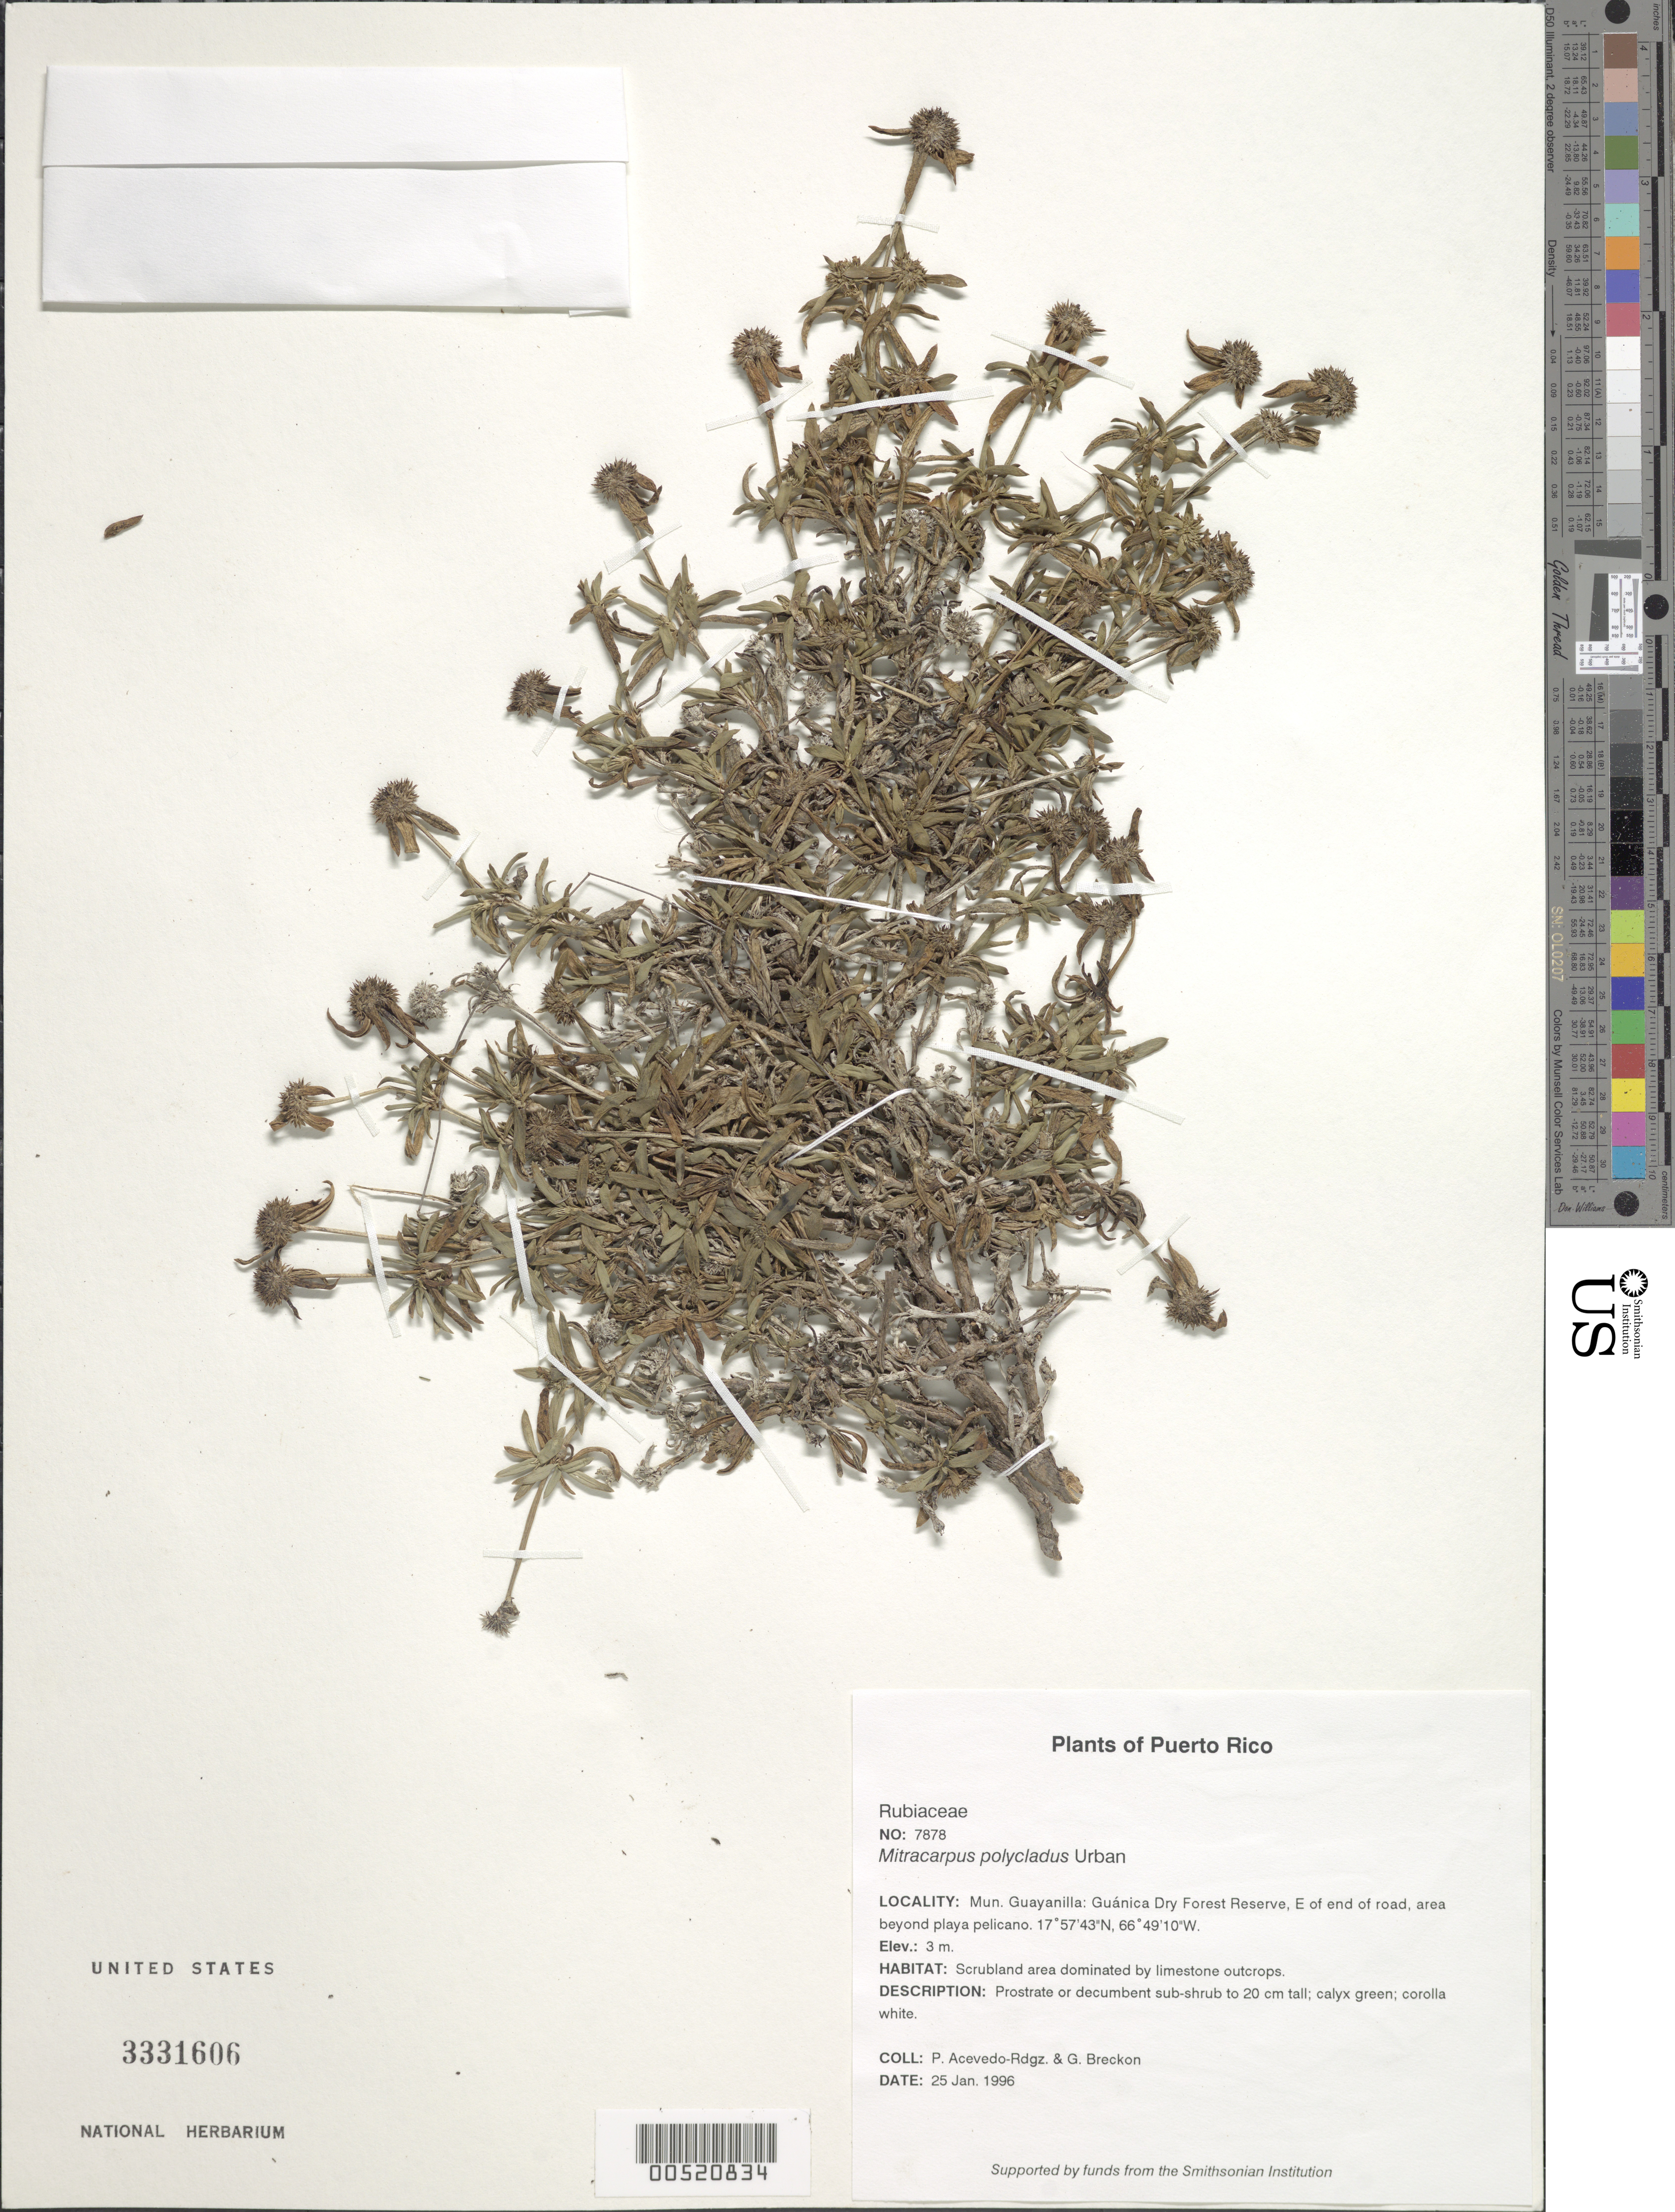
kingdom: Plantae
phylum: Tracheophyta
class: Magnoliopsida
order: Gentianales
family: Rubiaceae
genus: Mitracarpus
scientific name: Mitracarpus polycladus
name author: Urb.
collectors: P. Acevedo-Rodr. & G. J. Breckon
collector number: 7878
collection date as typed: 25 Jan 1996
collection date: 1996-01-25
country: Puerto Rico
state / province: Guánica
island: Puerto Rico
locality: Guánica; Guánica Forest Reserve, E of end of road, area beyond playa pelicano.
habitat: Scrubland area dominated by limestone outcrops.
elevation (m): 3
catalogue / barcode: US 3331606